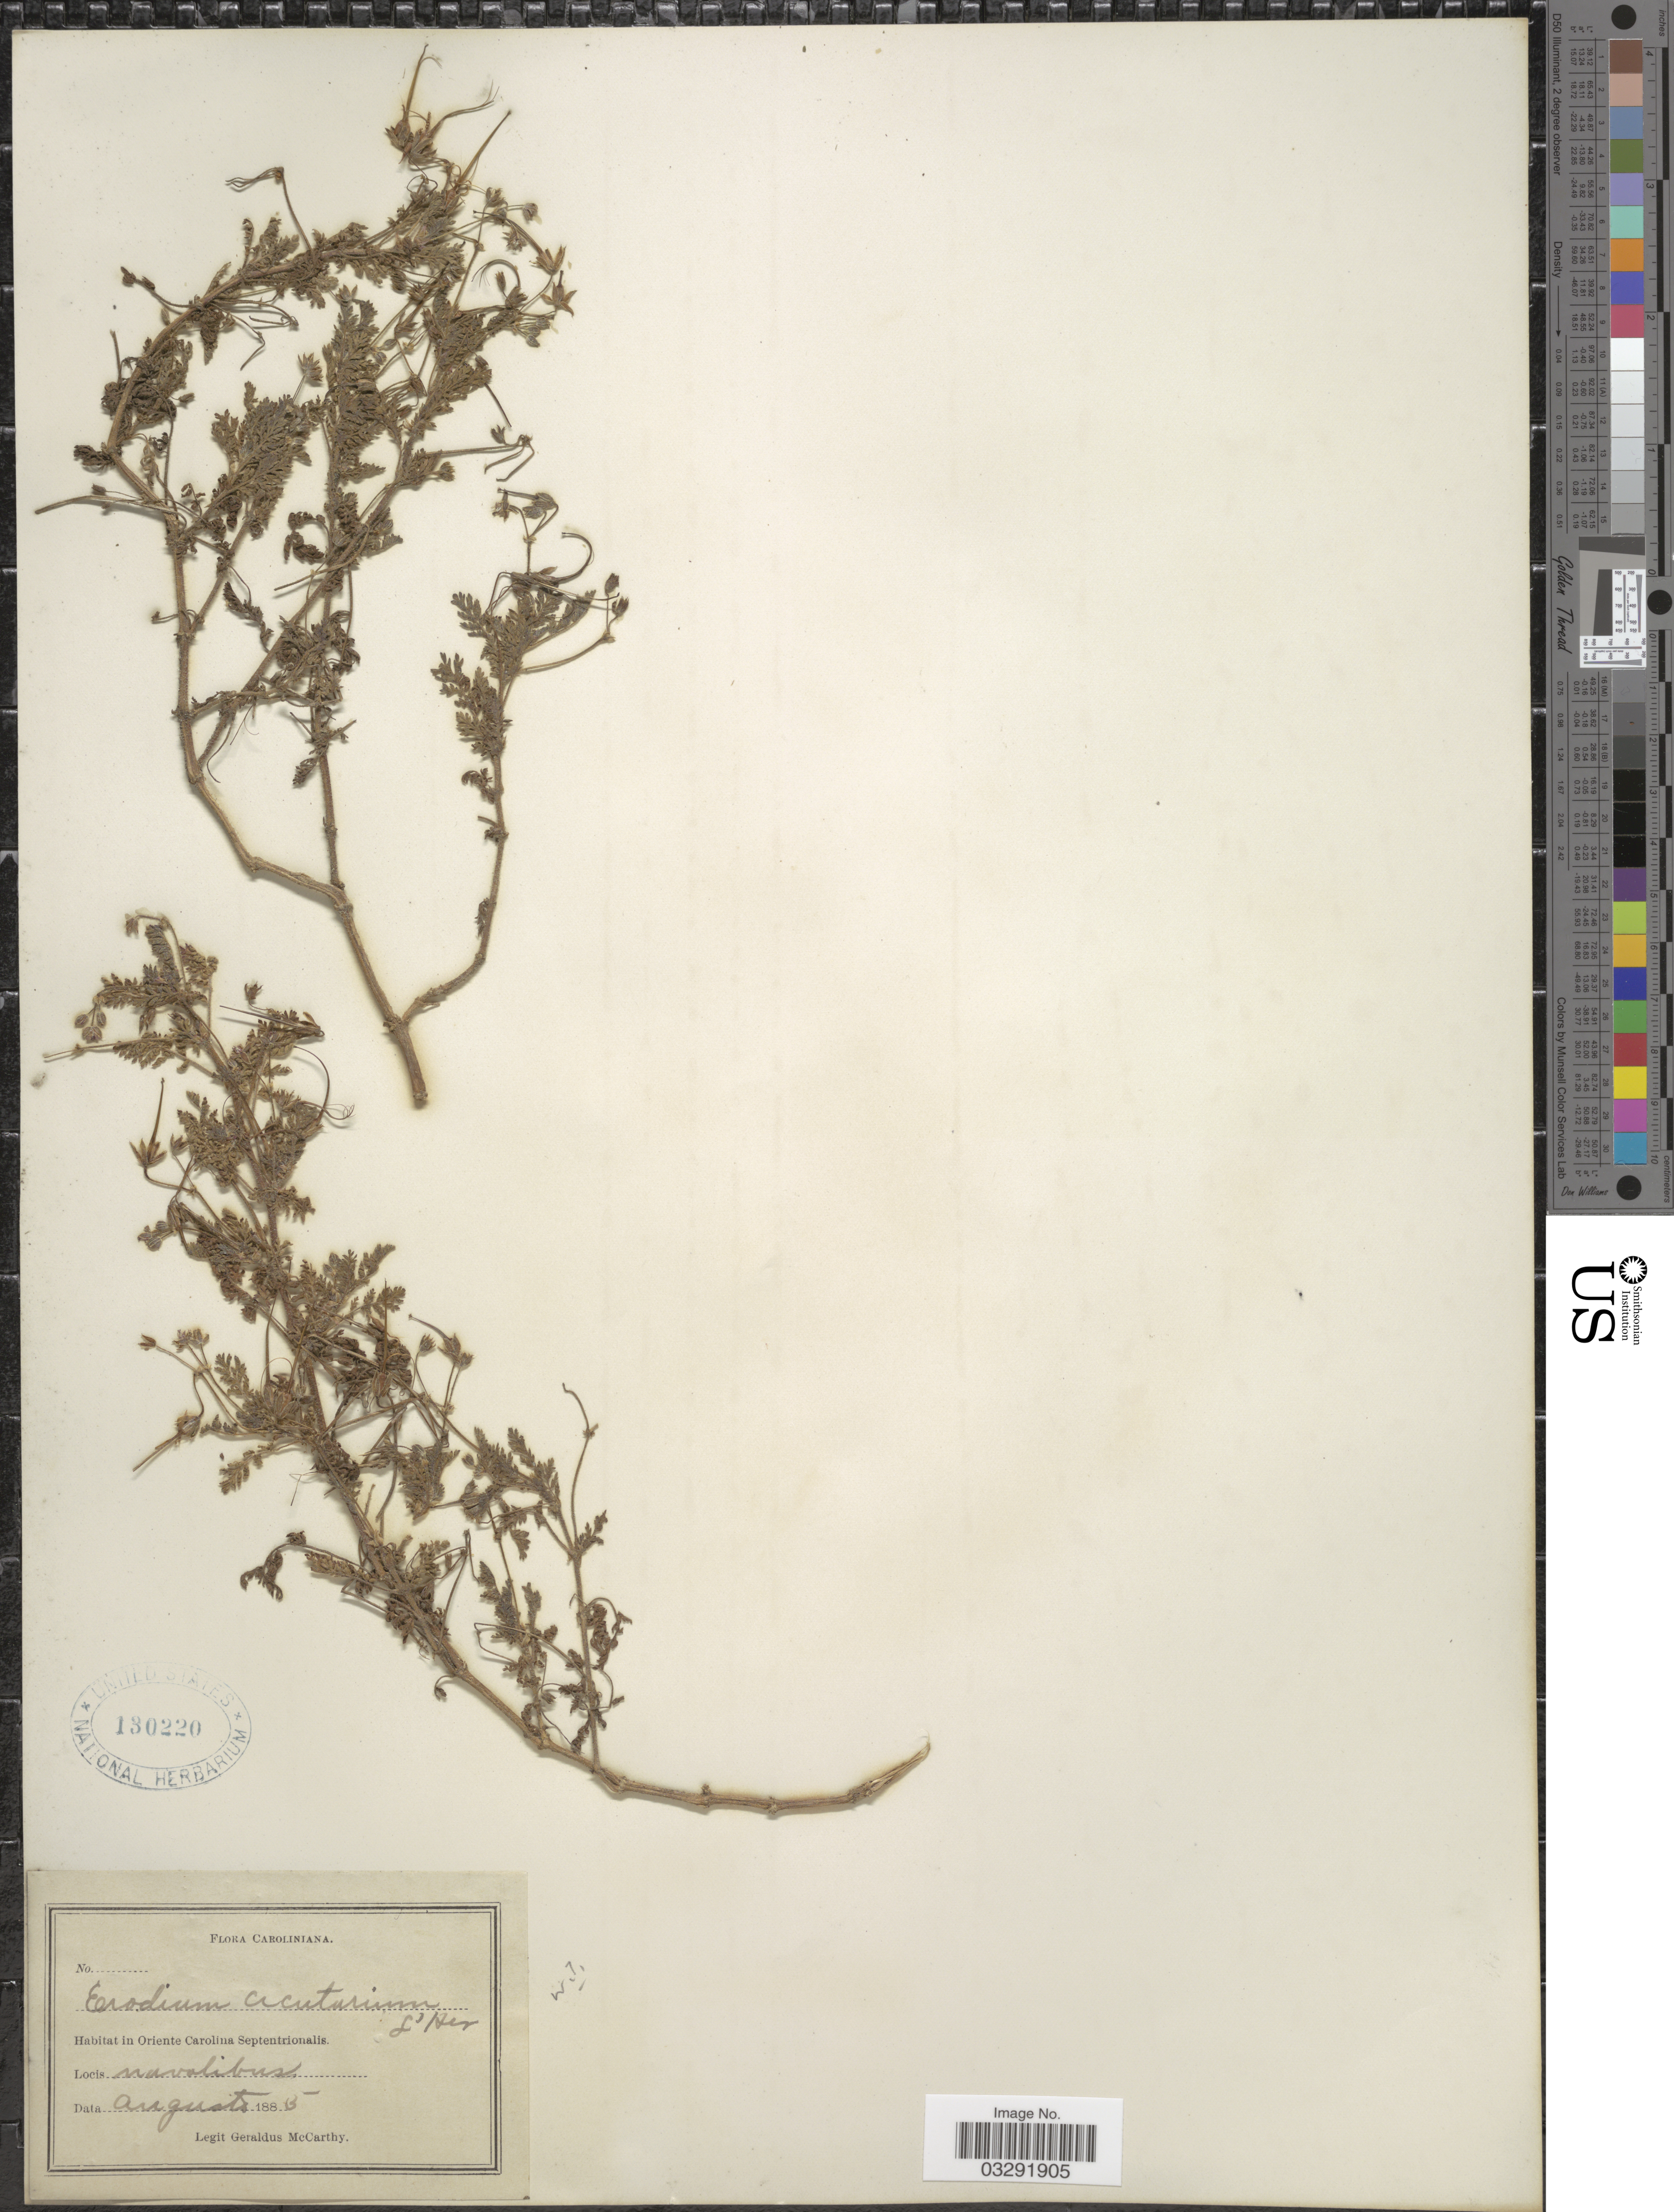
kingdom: Plantae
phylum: Tracheophyta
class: Magnoliopsida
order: Geraniales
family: Geraniaceae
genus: Erodium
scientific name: Erodium cicutarium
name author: (L.) L'Hér.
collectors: M. McCarthy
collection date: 1885-08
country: United States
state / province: North Carolina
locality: Caroliniana. Oriente Carolina Septentrionalis.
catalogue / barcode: US 130220